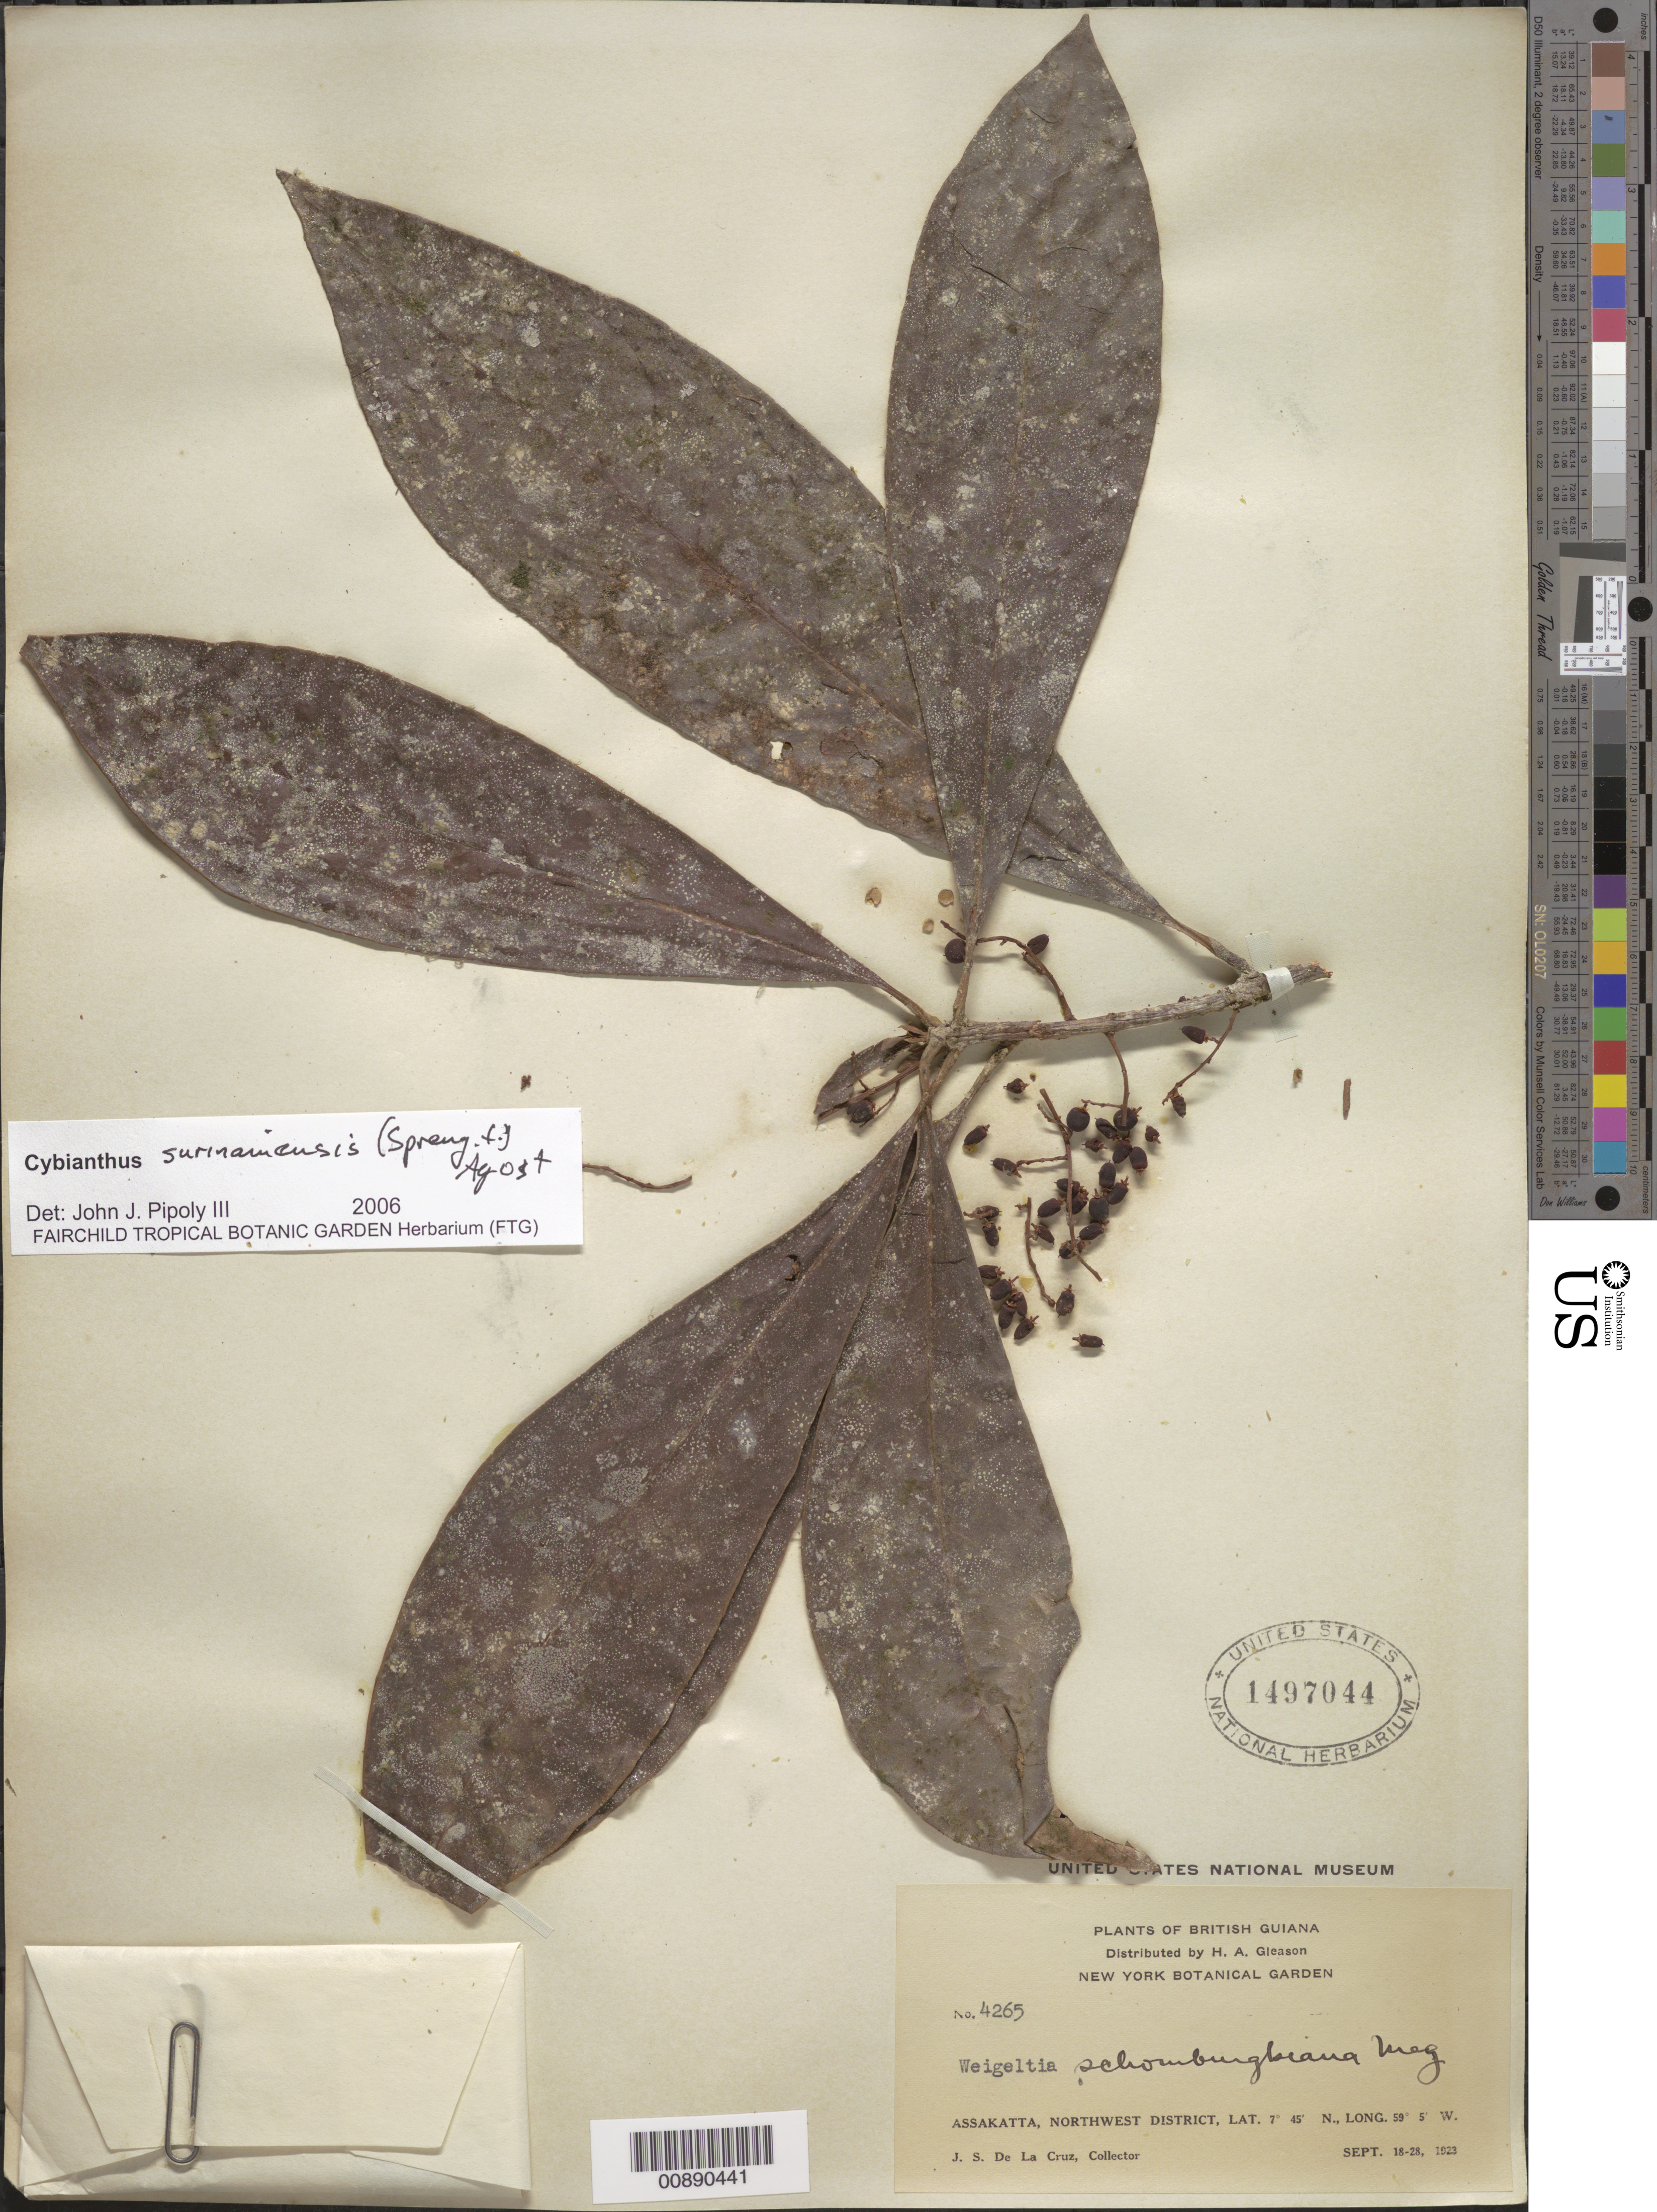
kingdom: Plantae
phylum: Tracheophyta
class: Magnoliopsida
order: Ericales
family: Primulaceae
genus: Cybianthus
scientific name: Cybianthus surinamensis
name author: (Spreng.) G. Agostini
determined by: Pipoly, J. J., III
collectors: J. S. de la Cruz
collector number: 4265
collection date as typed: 18-Sep-23 to 28-Sep-23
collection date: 1923-09-18/1923-09-28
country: Guyana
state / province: Barima-Waini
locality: Assakatta, NW District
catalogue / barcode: US 1497044